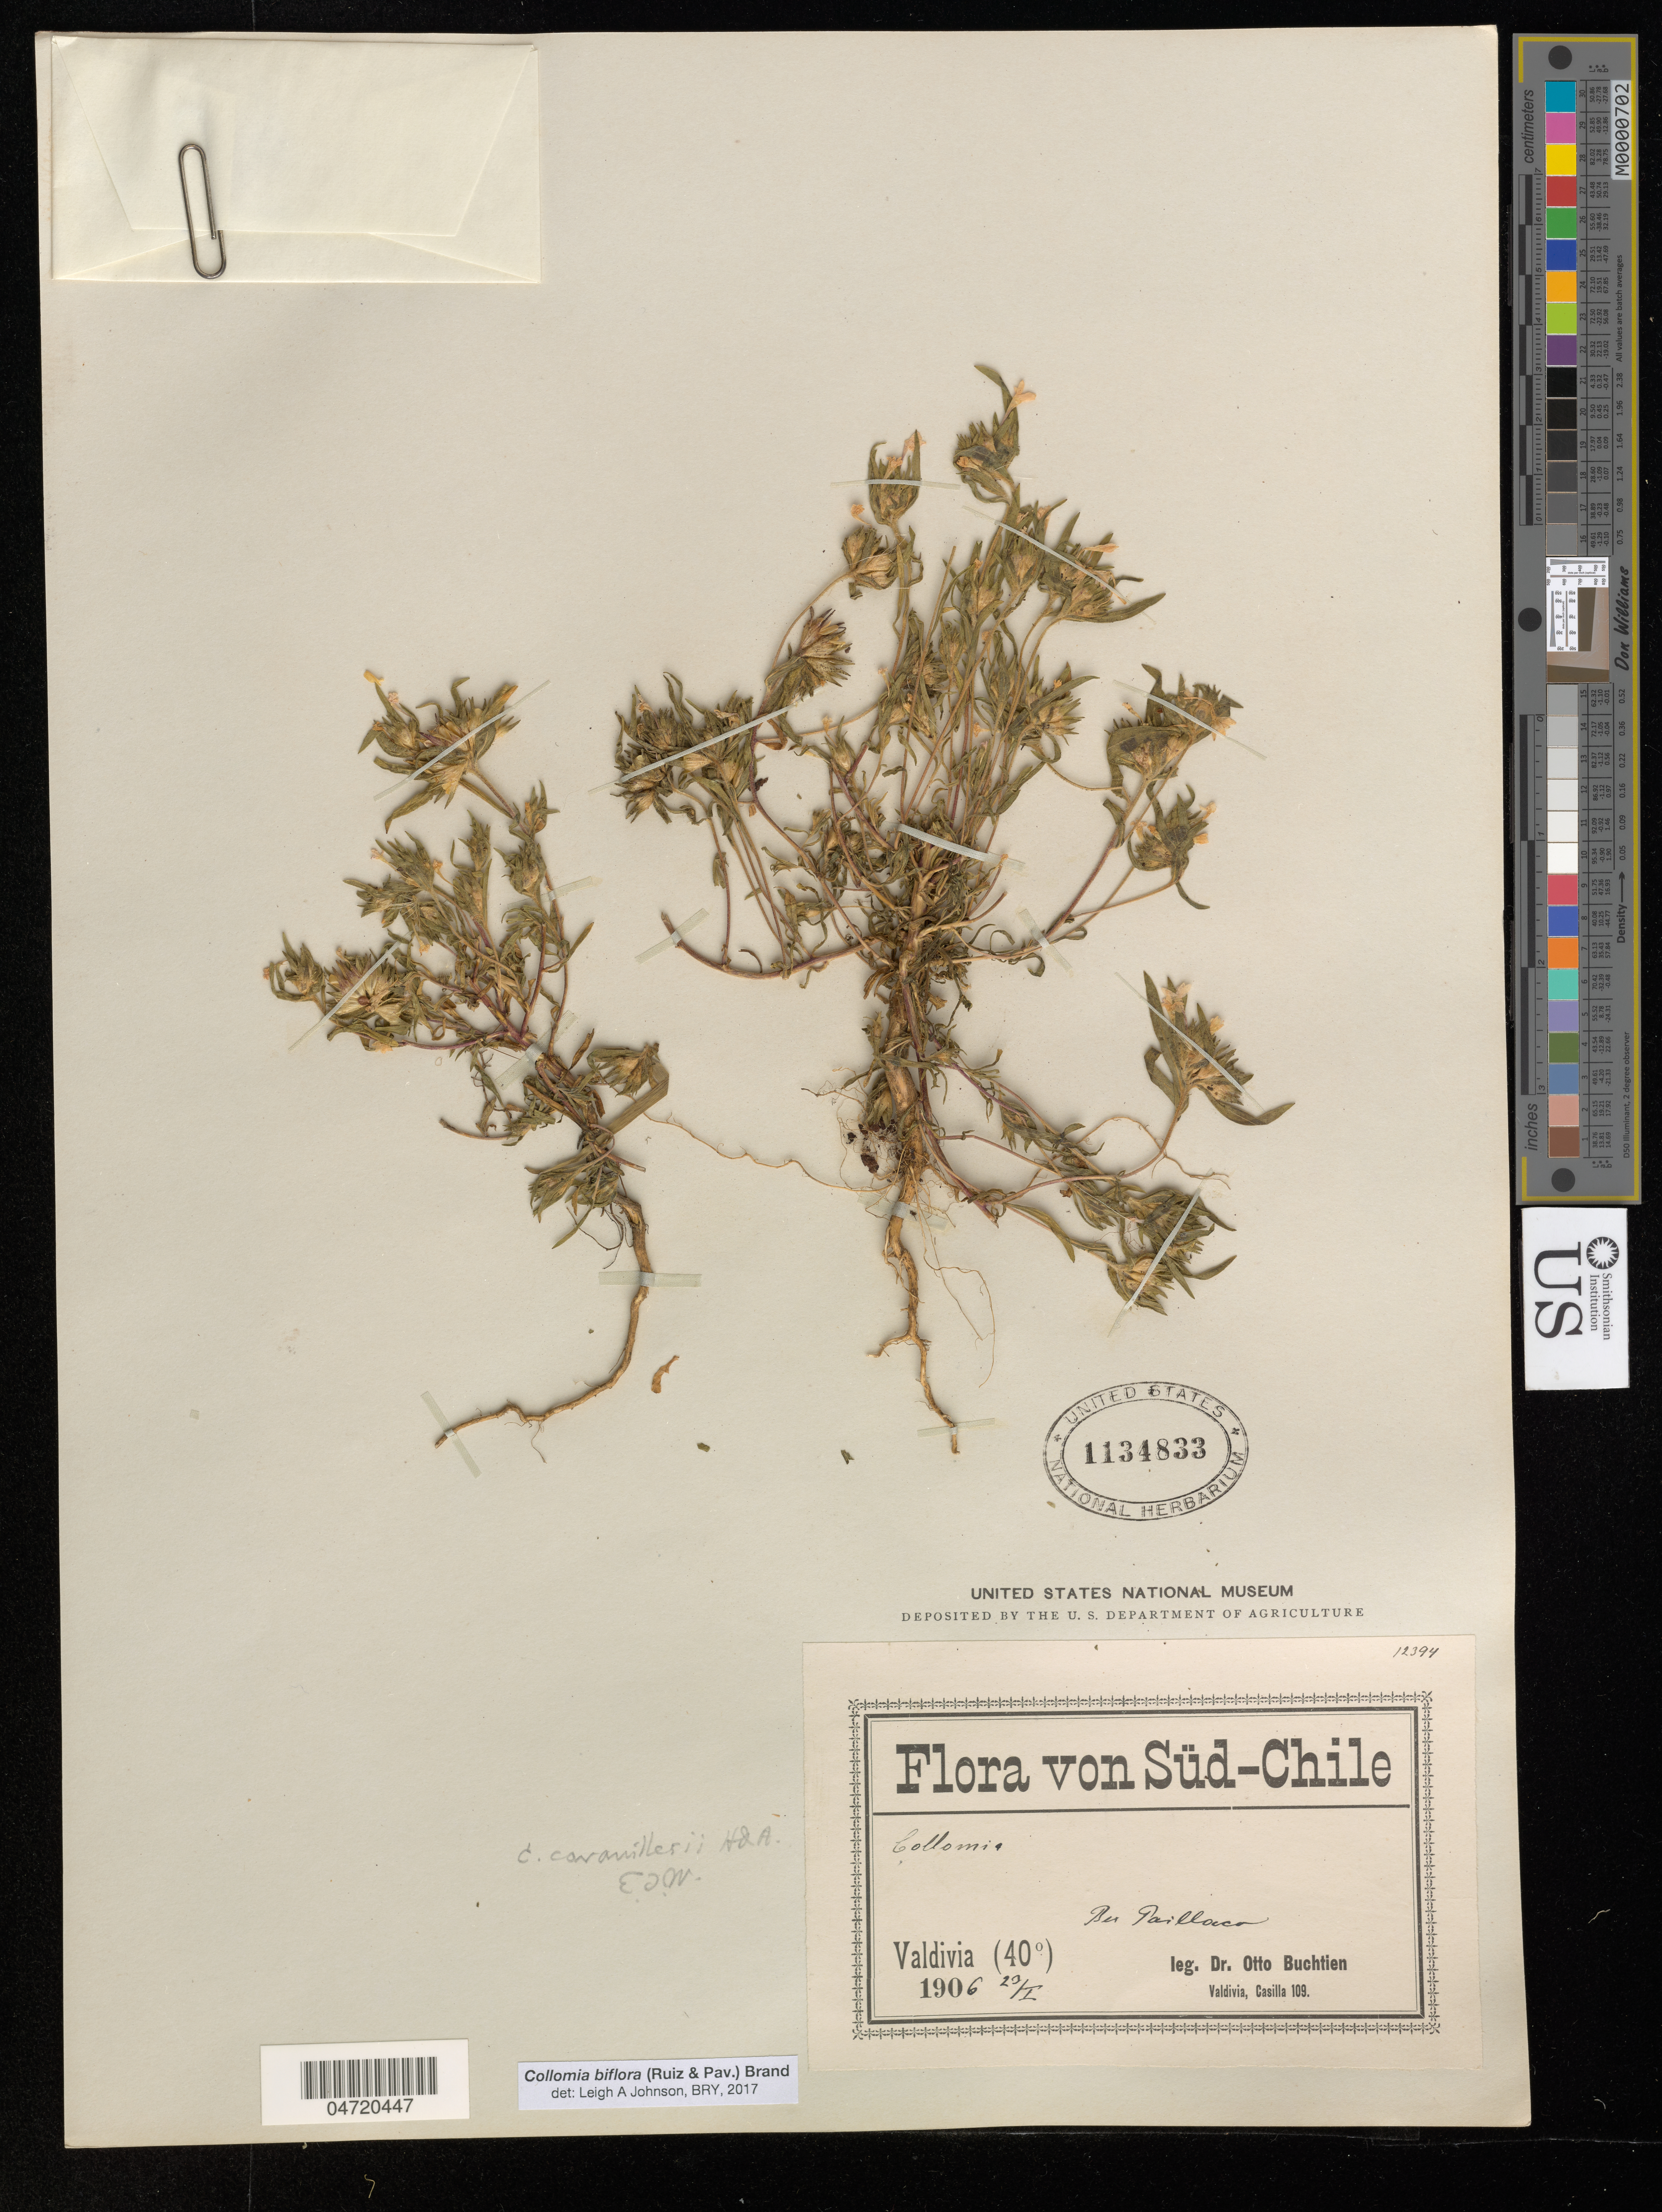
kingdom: Plantae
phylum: Tracheophyta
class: Magnoliopsida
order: Ericales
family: Polemoniaceae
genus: Collomia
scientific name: Collomia biflora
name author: (Ruiz & Pav.) Brand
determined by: Johnson, Leigh Alma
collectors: O. Buchtien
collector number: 12394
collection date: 1906-01-23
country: Chile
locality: Süd-Chile. Valdivia (40º). Bei Paillaco.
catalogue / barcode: US 1134833